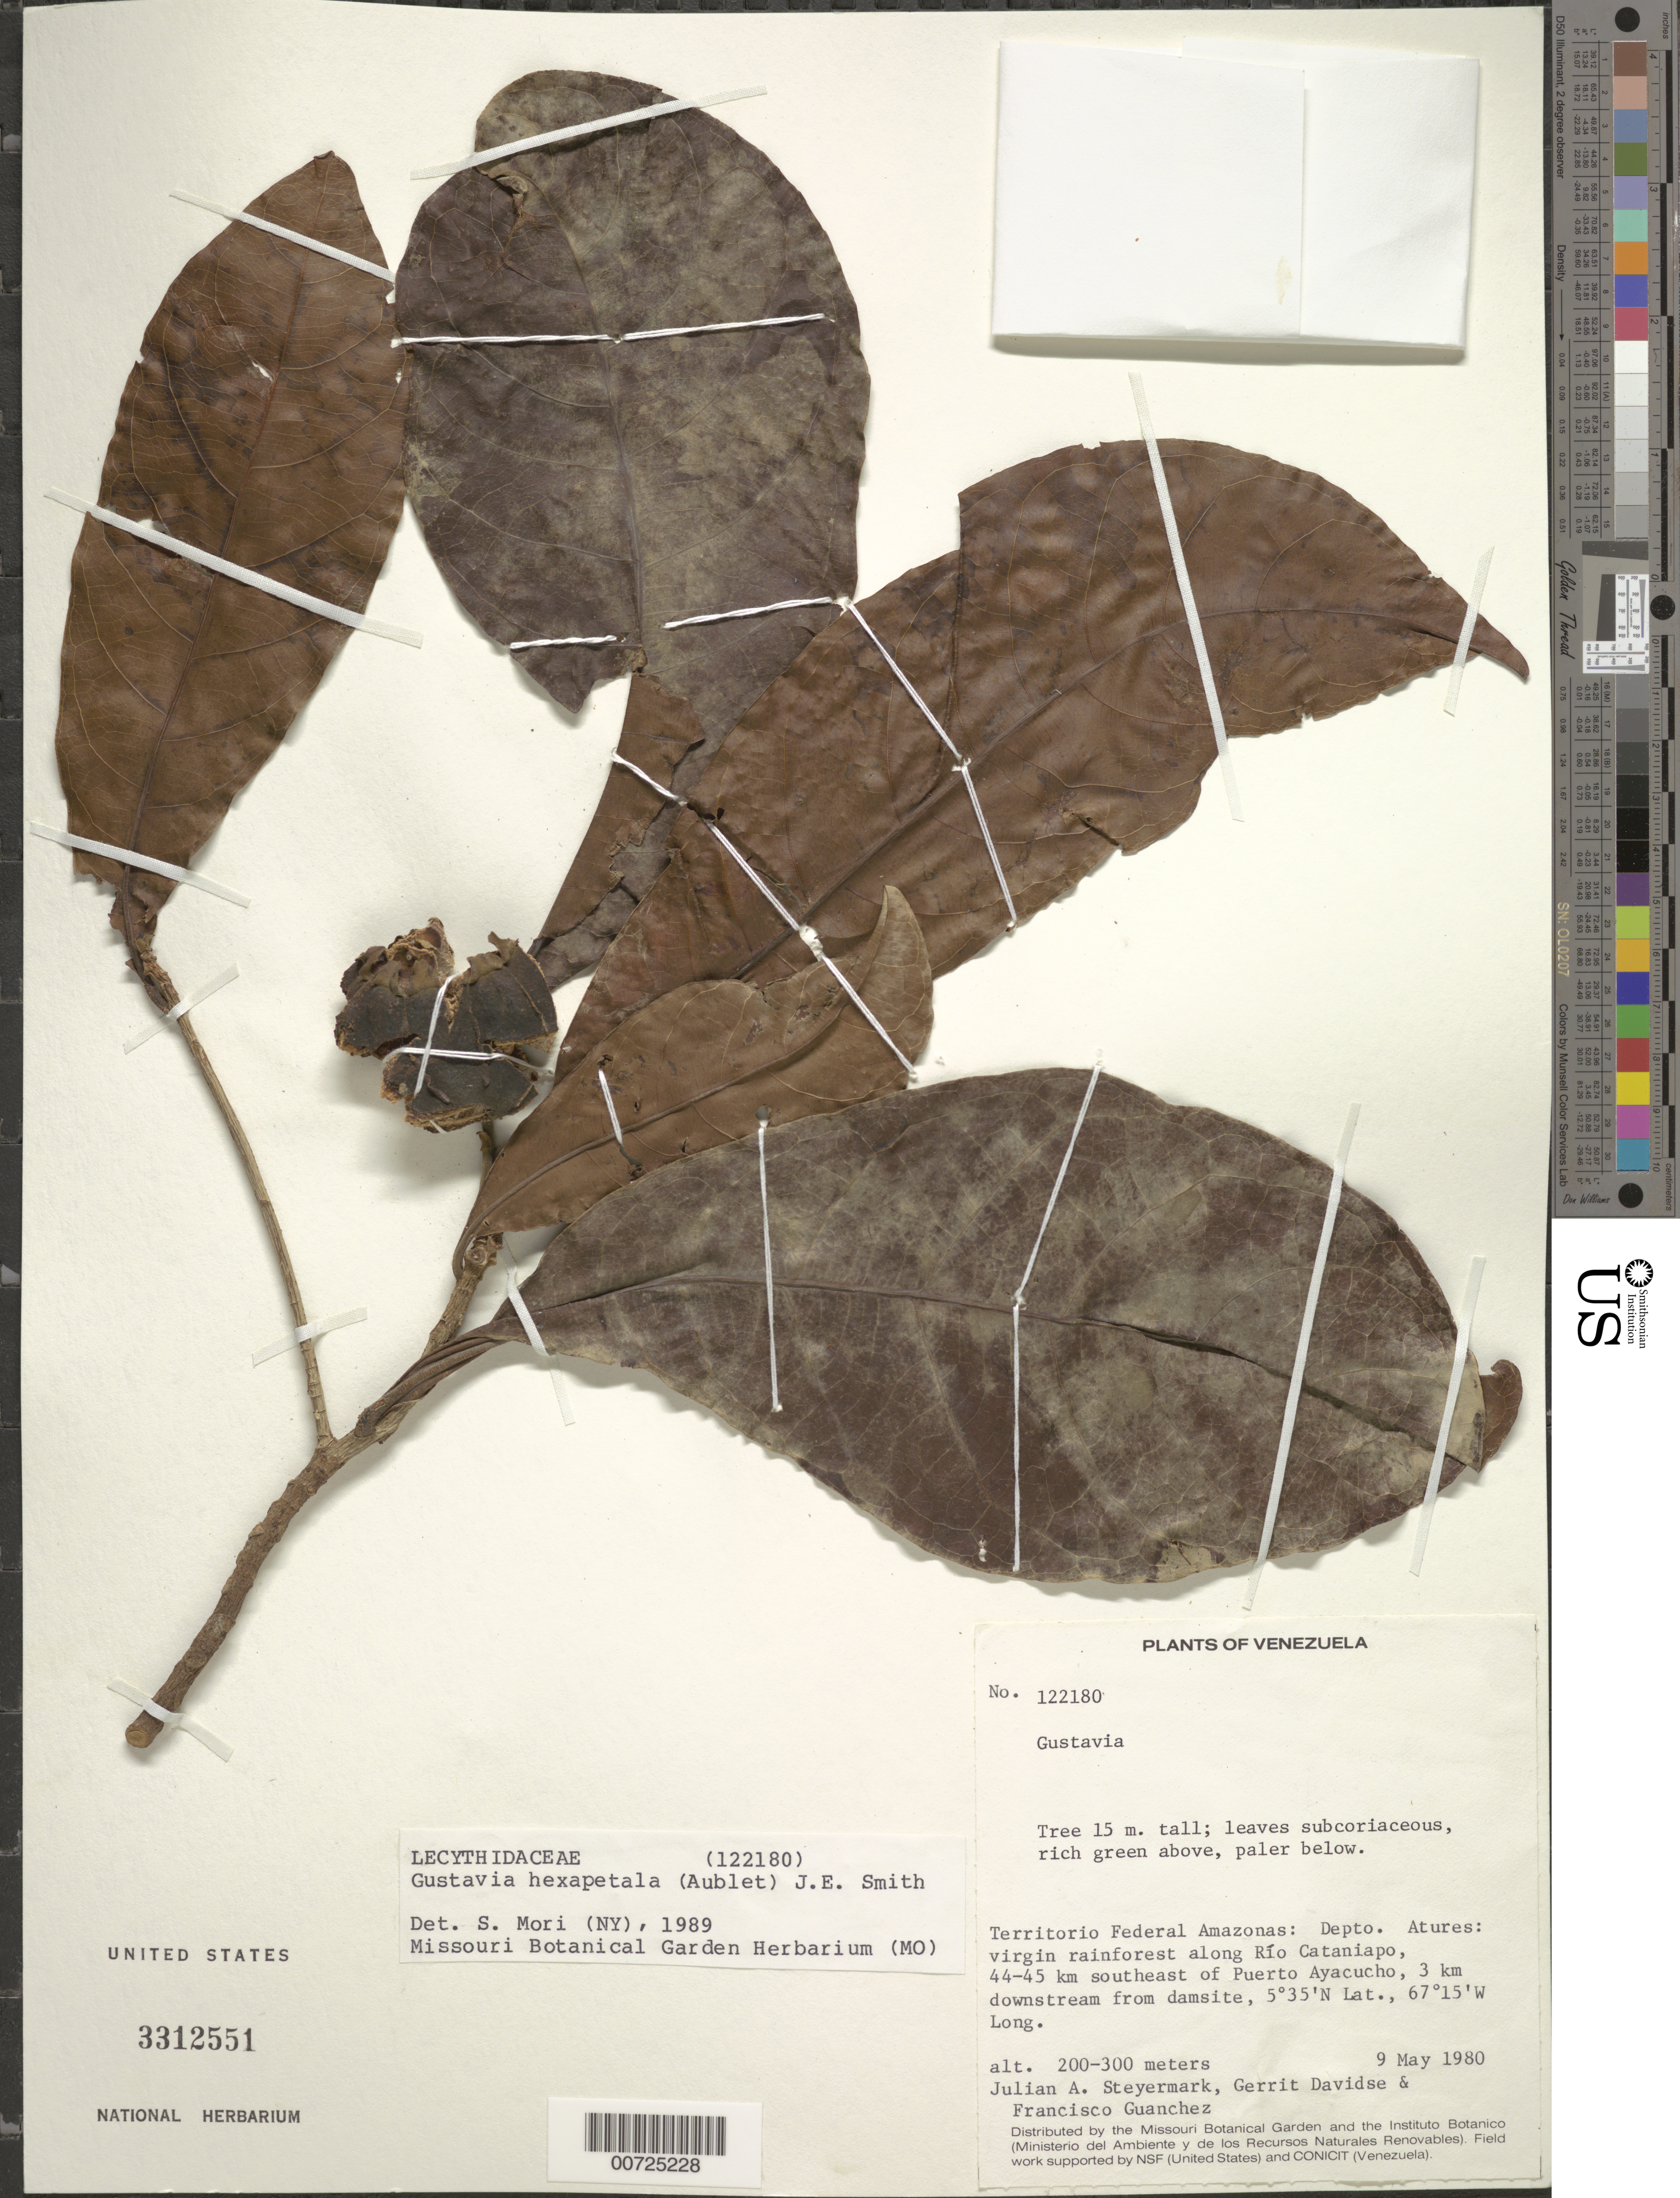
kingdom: Plantae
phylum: Tracheophyta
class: Magnoliopsida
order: Ericales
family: Lecythidaceae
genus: Gustavia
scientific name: Gustavia hexapetala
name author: (Aubl.) Sm.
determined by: Mori, Scott A.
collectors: J. Steyermark, G. Davidse & F. Guánchez M.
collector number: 122180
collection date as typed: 9-May-80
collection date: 1980-05-09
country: Venezuela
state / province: Amazonas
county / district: Atures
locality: Río Cataniapo, 44-45 km SE Puerto Ayacucho, 3 km downstream from damsite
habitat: Virgin rainforest along river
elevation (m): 200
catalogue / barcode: US 3312551